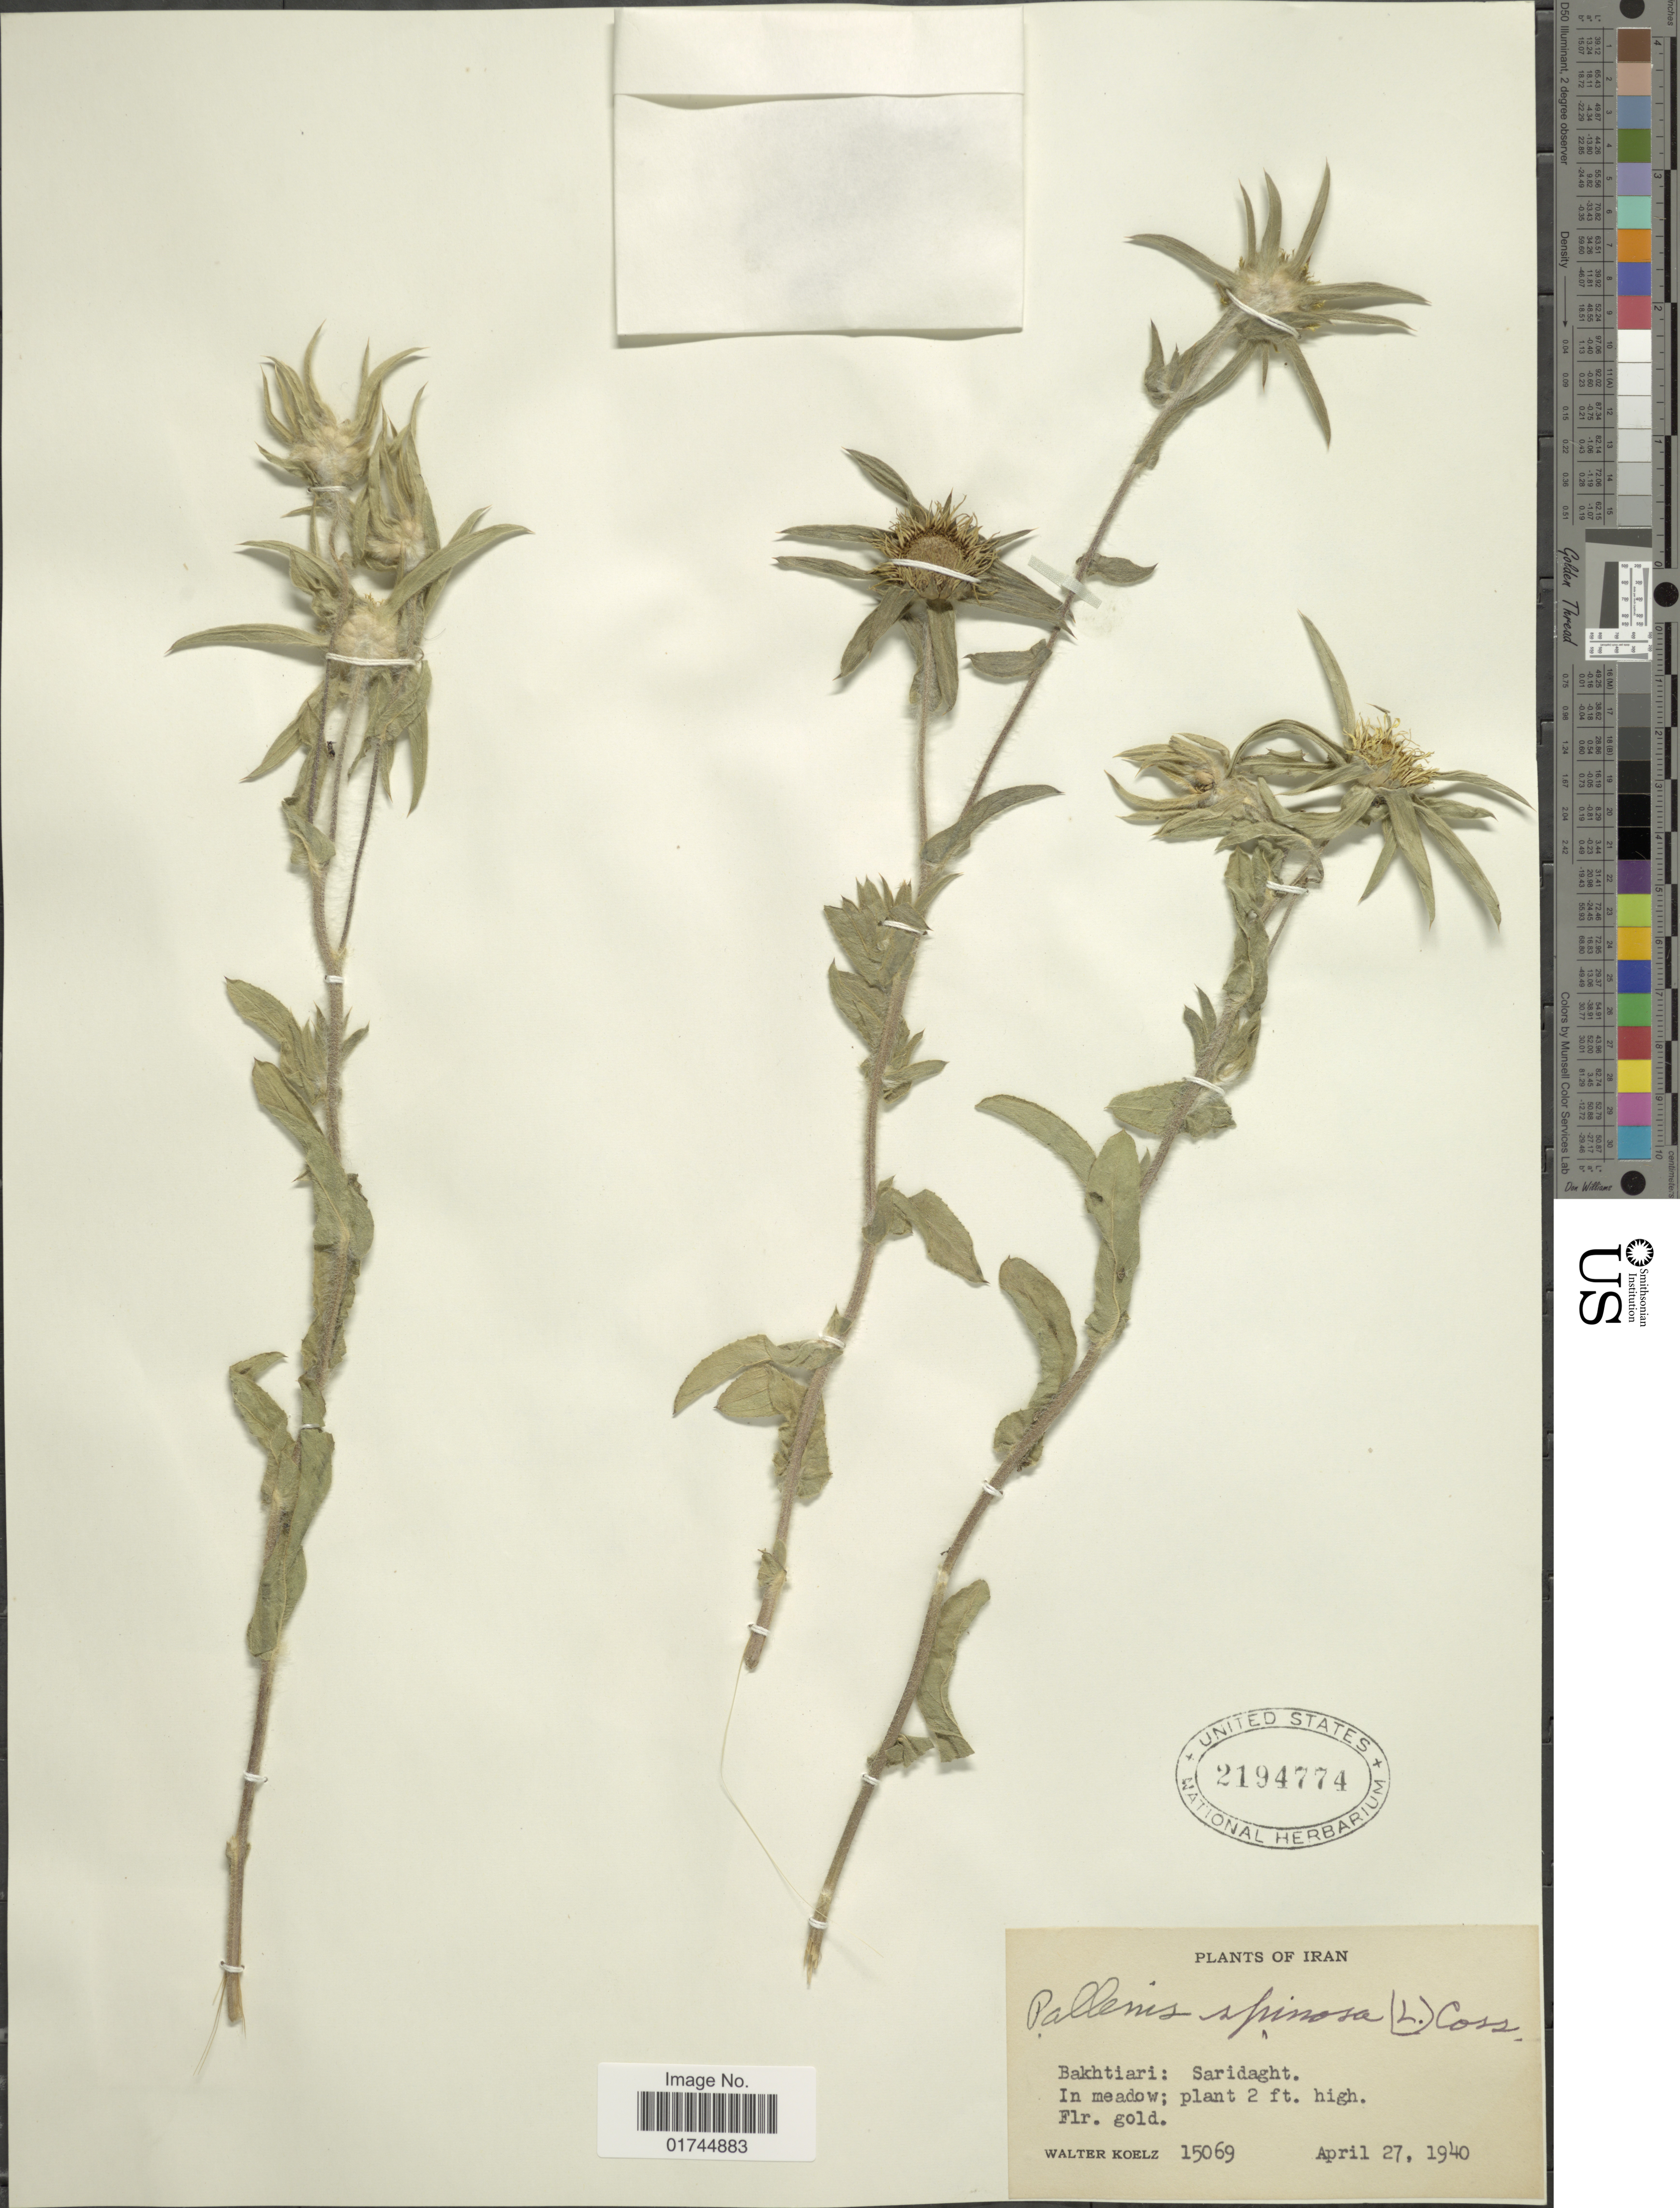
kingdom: Plantae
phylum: Tracheophyta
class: Magnoliopsida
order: Asterales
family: Asteraceae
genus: Pallenis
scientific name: Pallenis spinosa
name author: (L.) Cass.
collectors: W. N. Koelz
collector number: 15069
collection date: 1940-04-27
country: Iran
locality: Iran, Bakhtiari: Saridaght.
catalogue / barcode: US 2194774